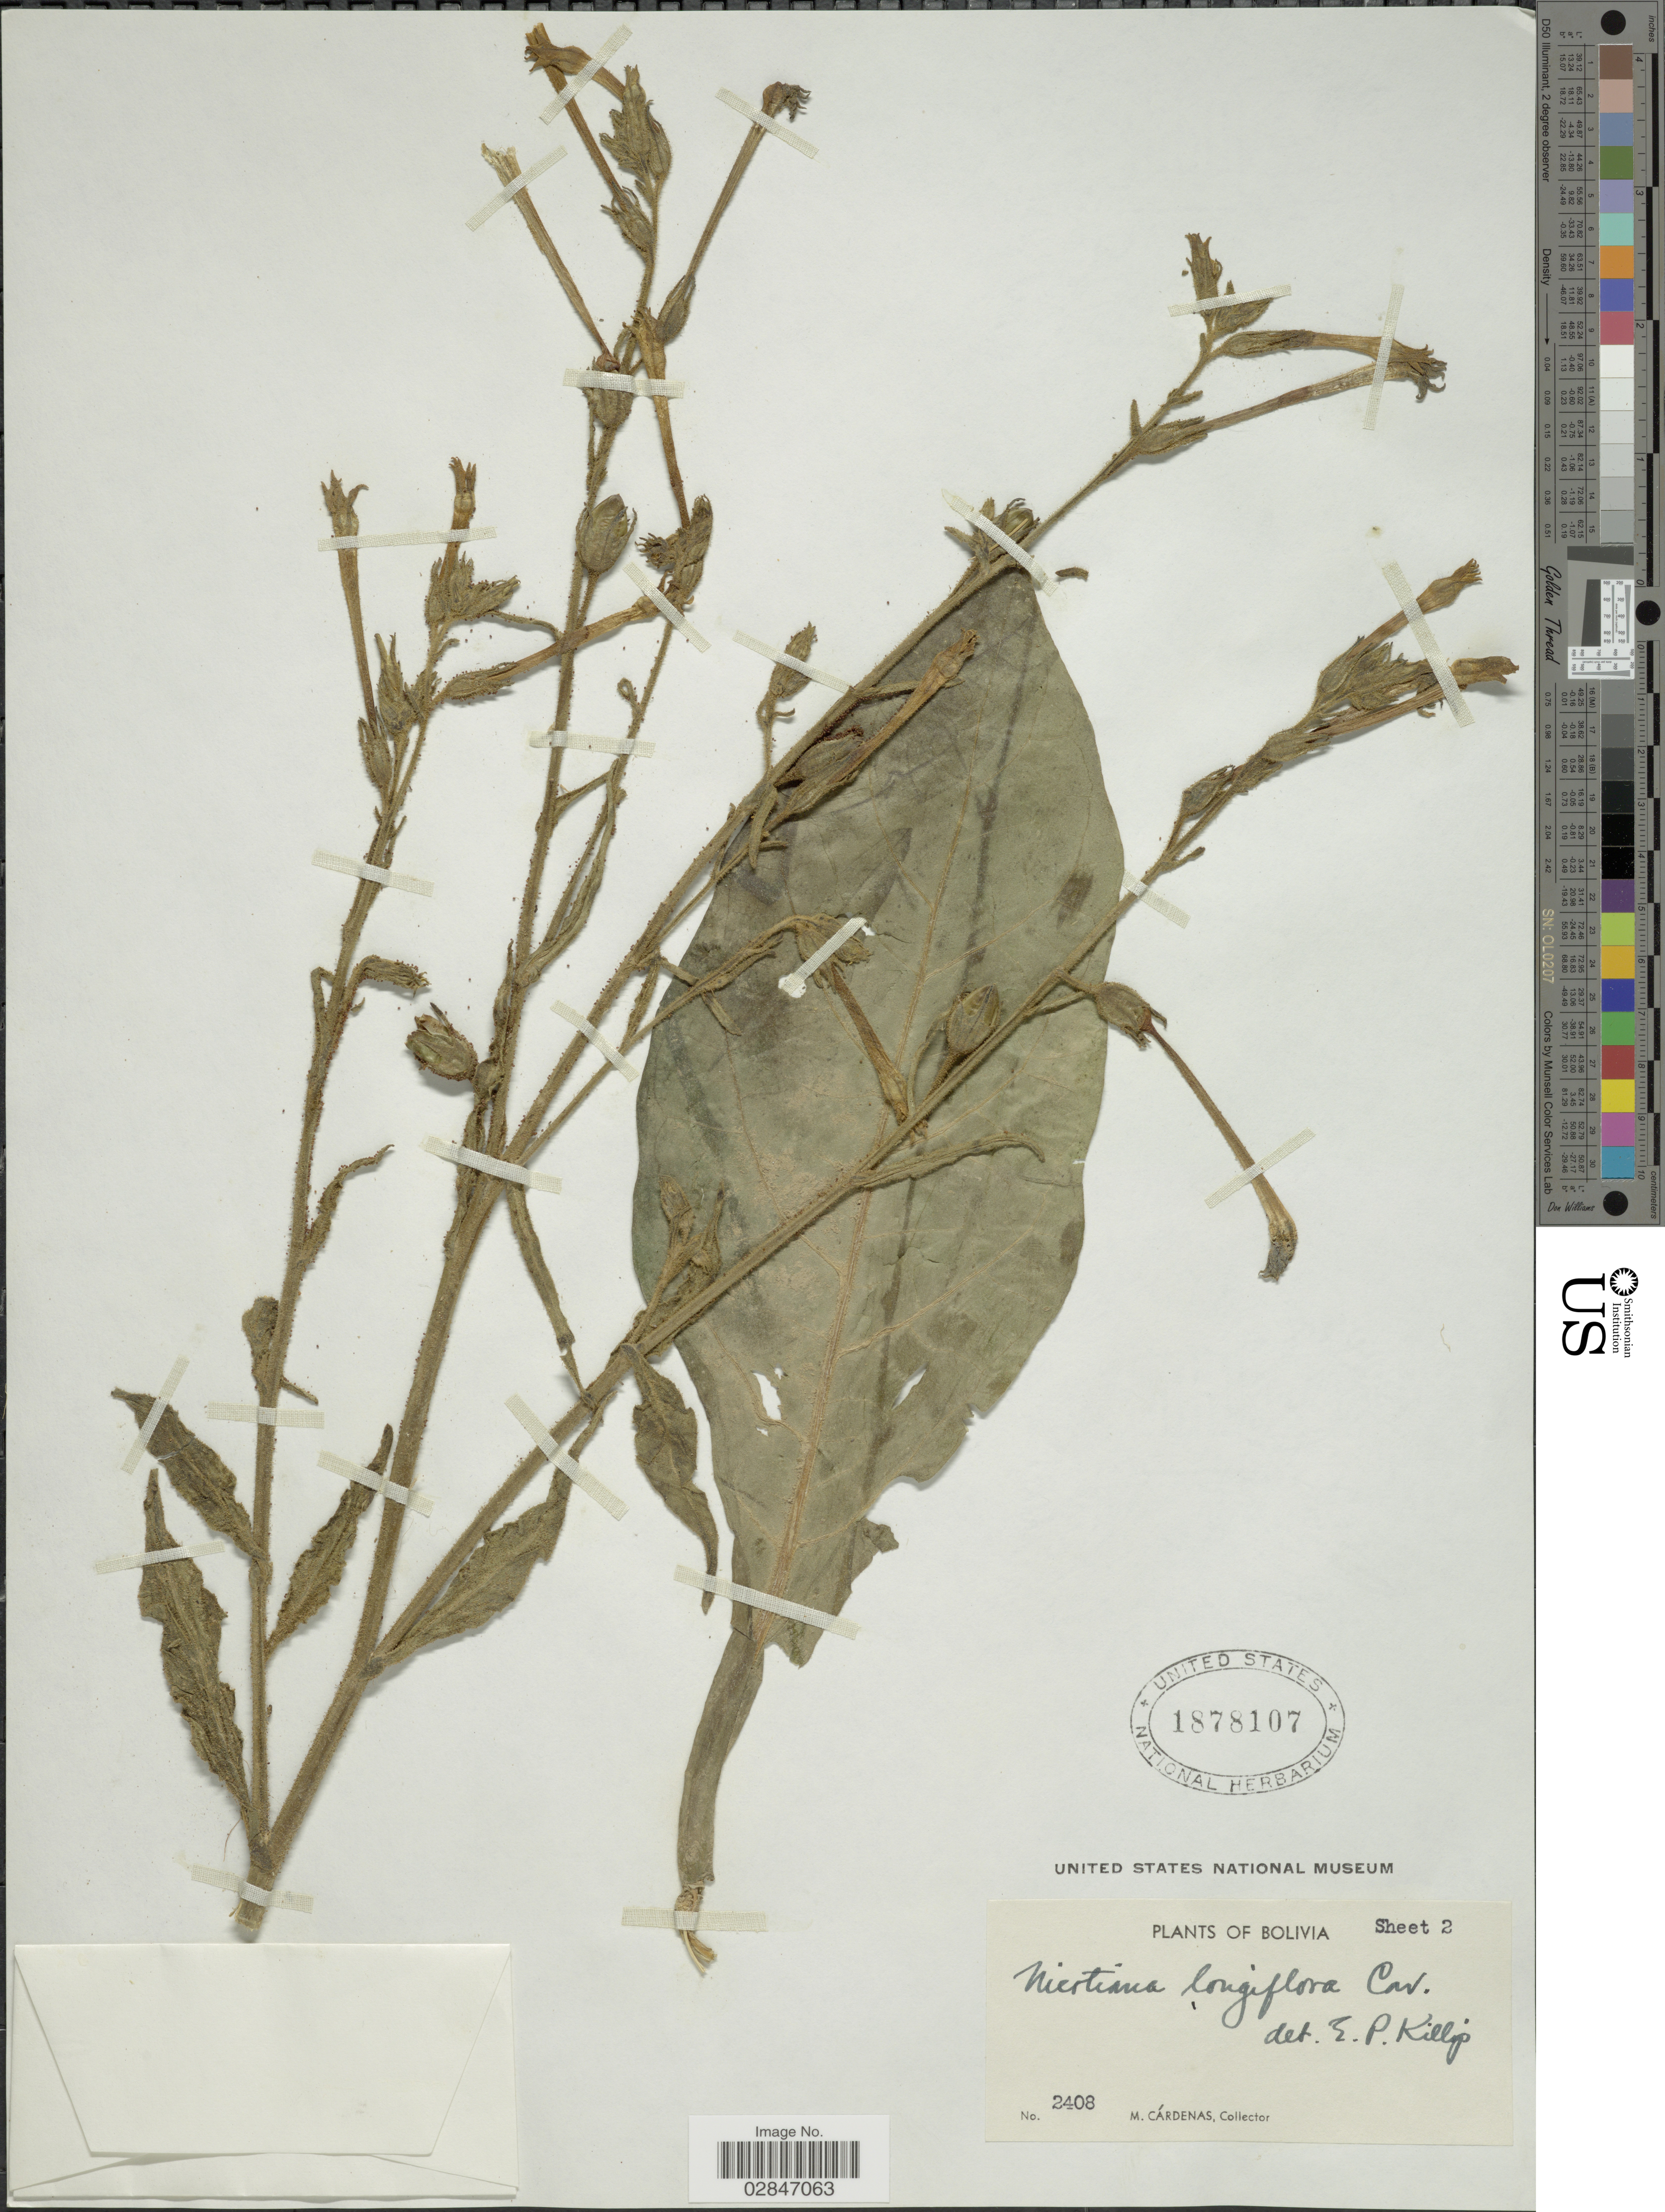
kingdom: Plantae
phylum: Tracheophyta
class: Magnoliopsida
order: Solanales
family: Solanaceae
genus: Nicotiana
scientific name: Nicotiana longiflora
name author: Cav.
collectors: M. Cárdenas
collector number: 2408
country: Bolivia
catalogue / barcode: US 1878107